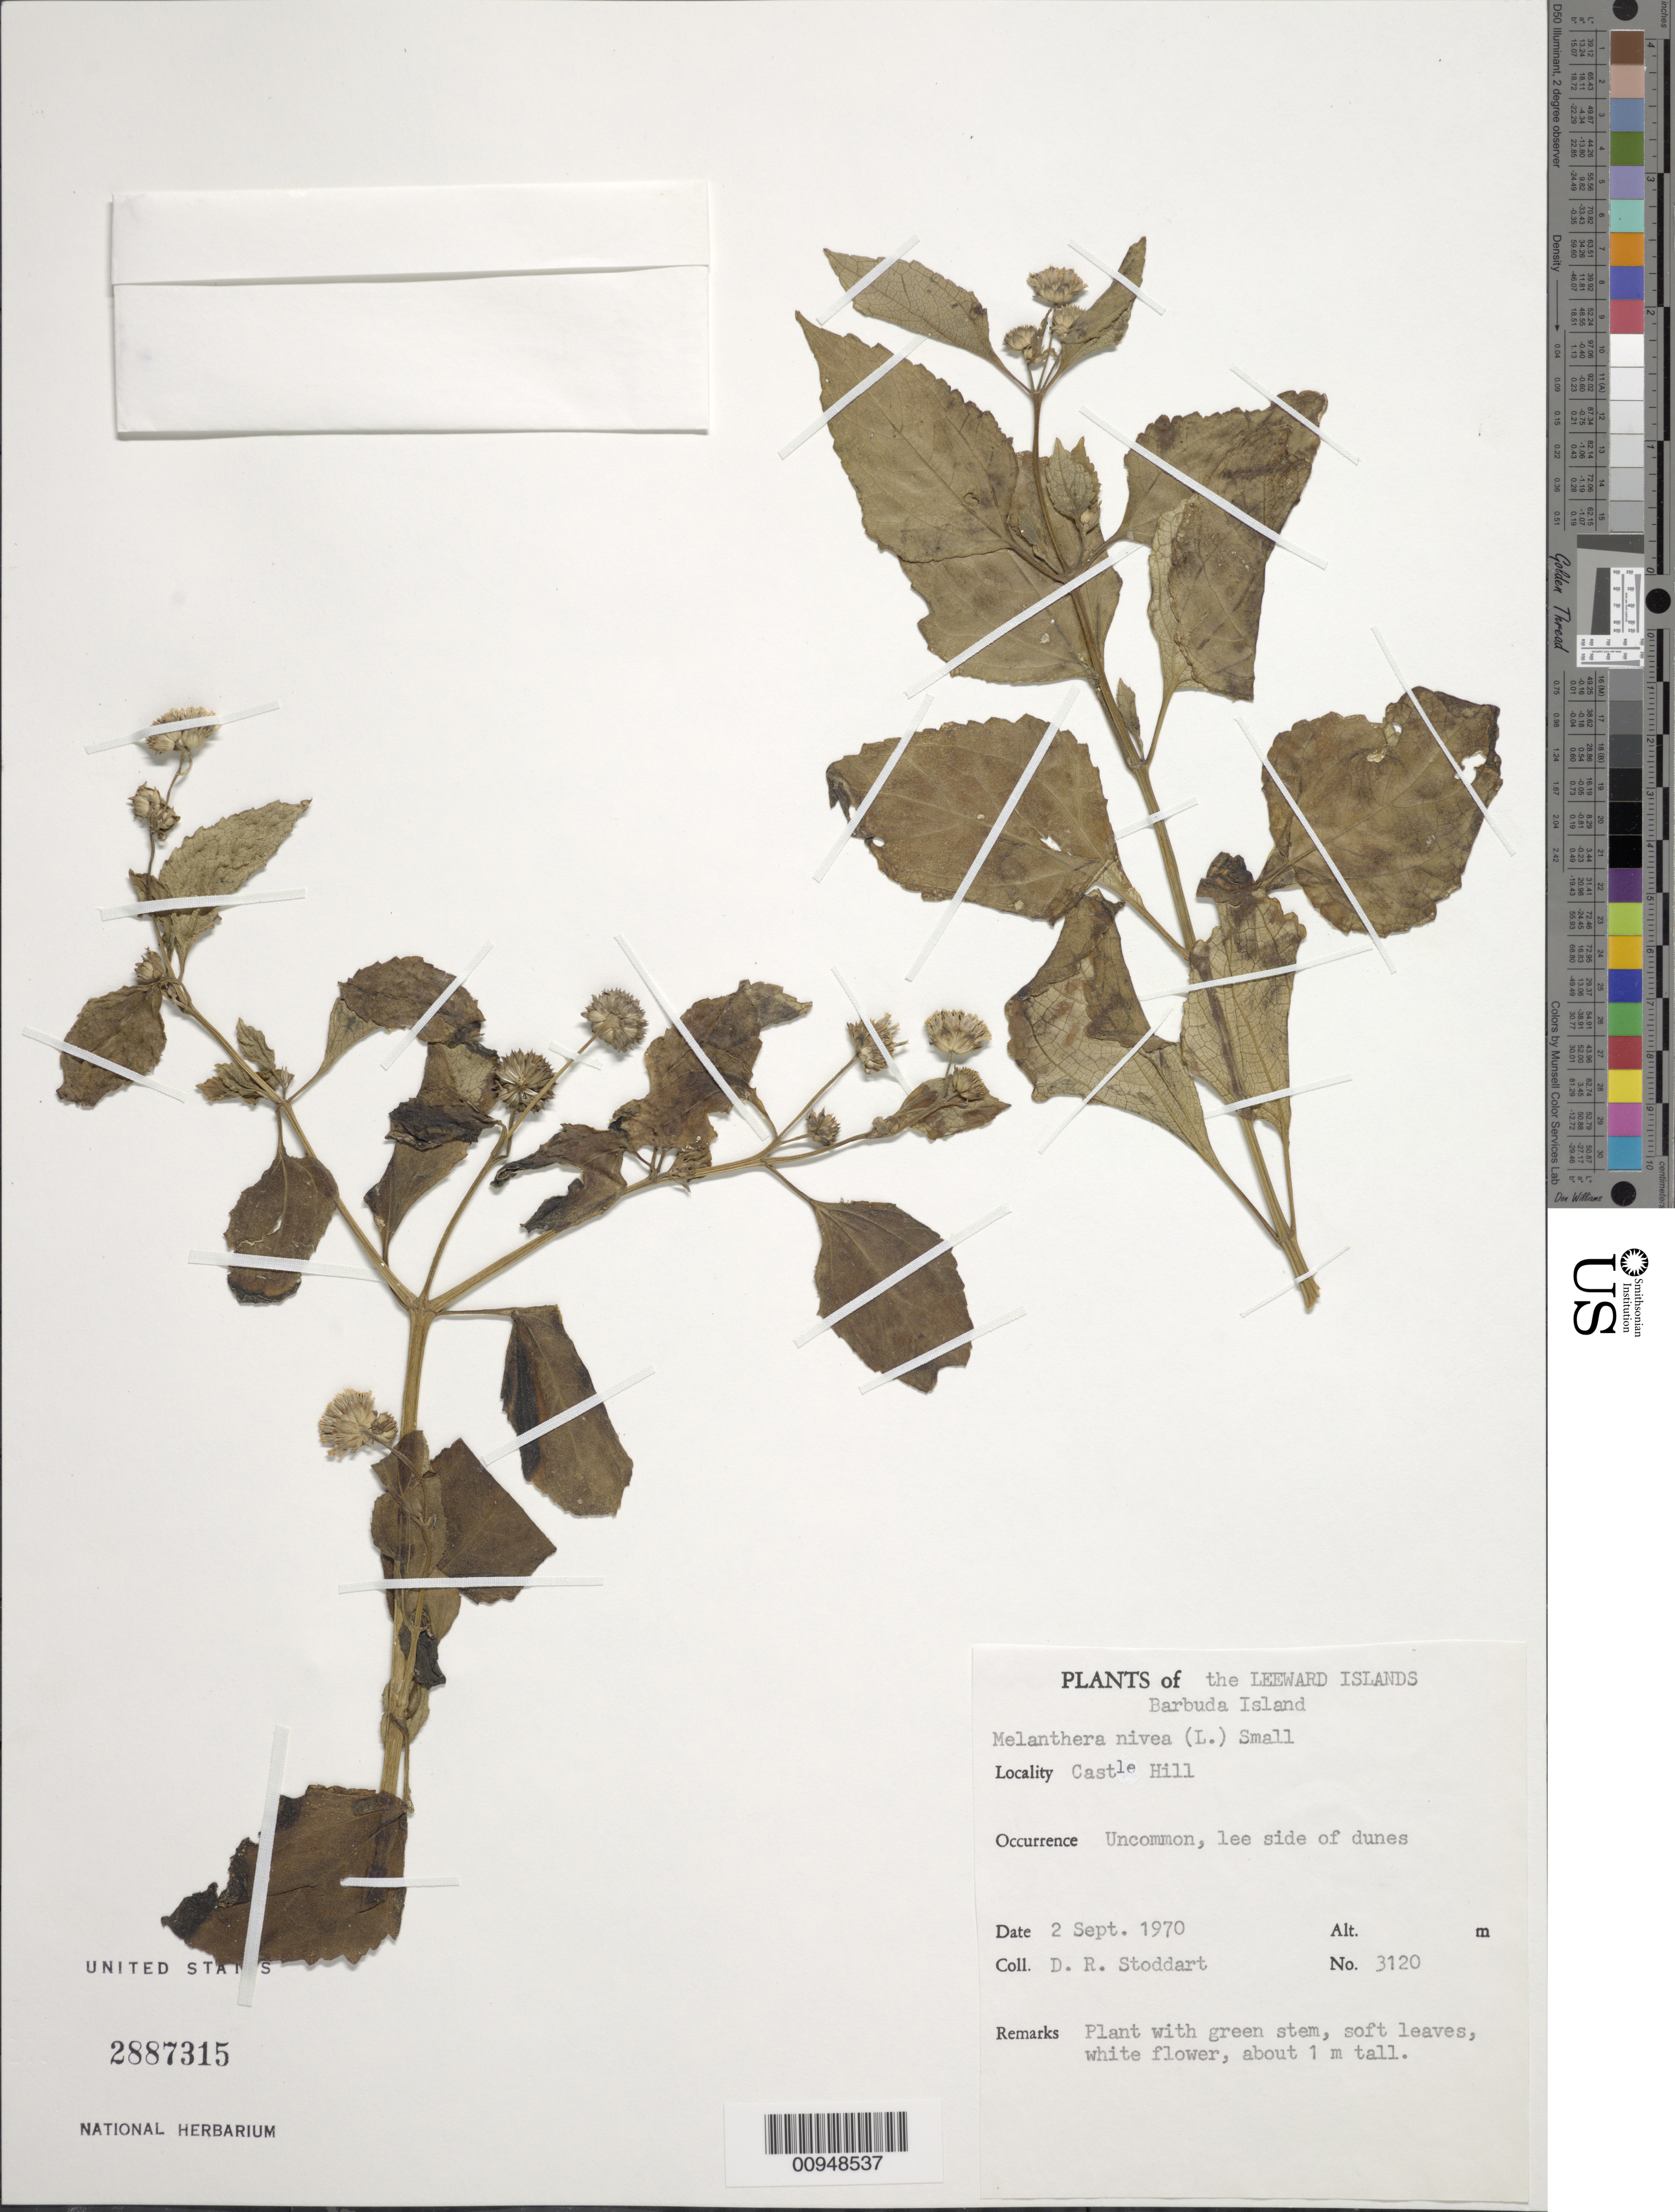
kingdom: Plantae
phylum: Tracheophyta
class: Magnoliopsida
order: Asterales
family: Asteraceae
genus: Melanthera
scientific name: Melanthera nivea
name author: (L.) Small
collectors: D. R. Stoddart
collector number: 3120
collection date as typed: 02 Sep 1970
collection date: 1970-09-02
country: Antigua and Barbuda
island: Barbuda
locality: Castle Hill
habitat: Lee side of dunes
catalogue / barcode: US 2887315